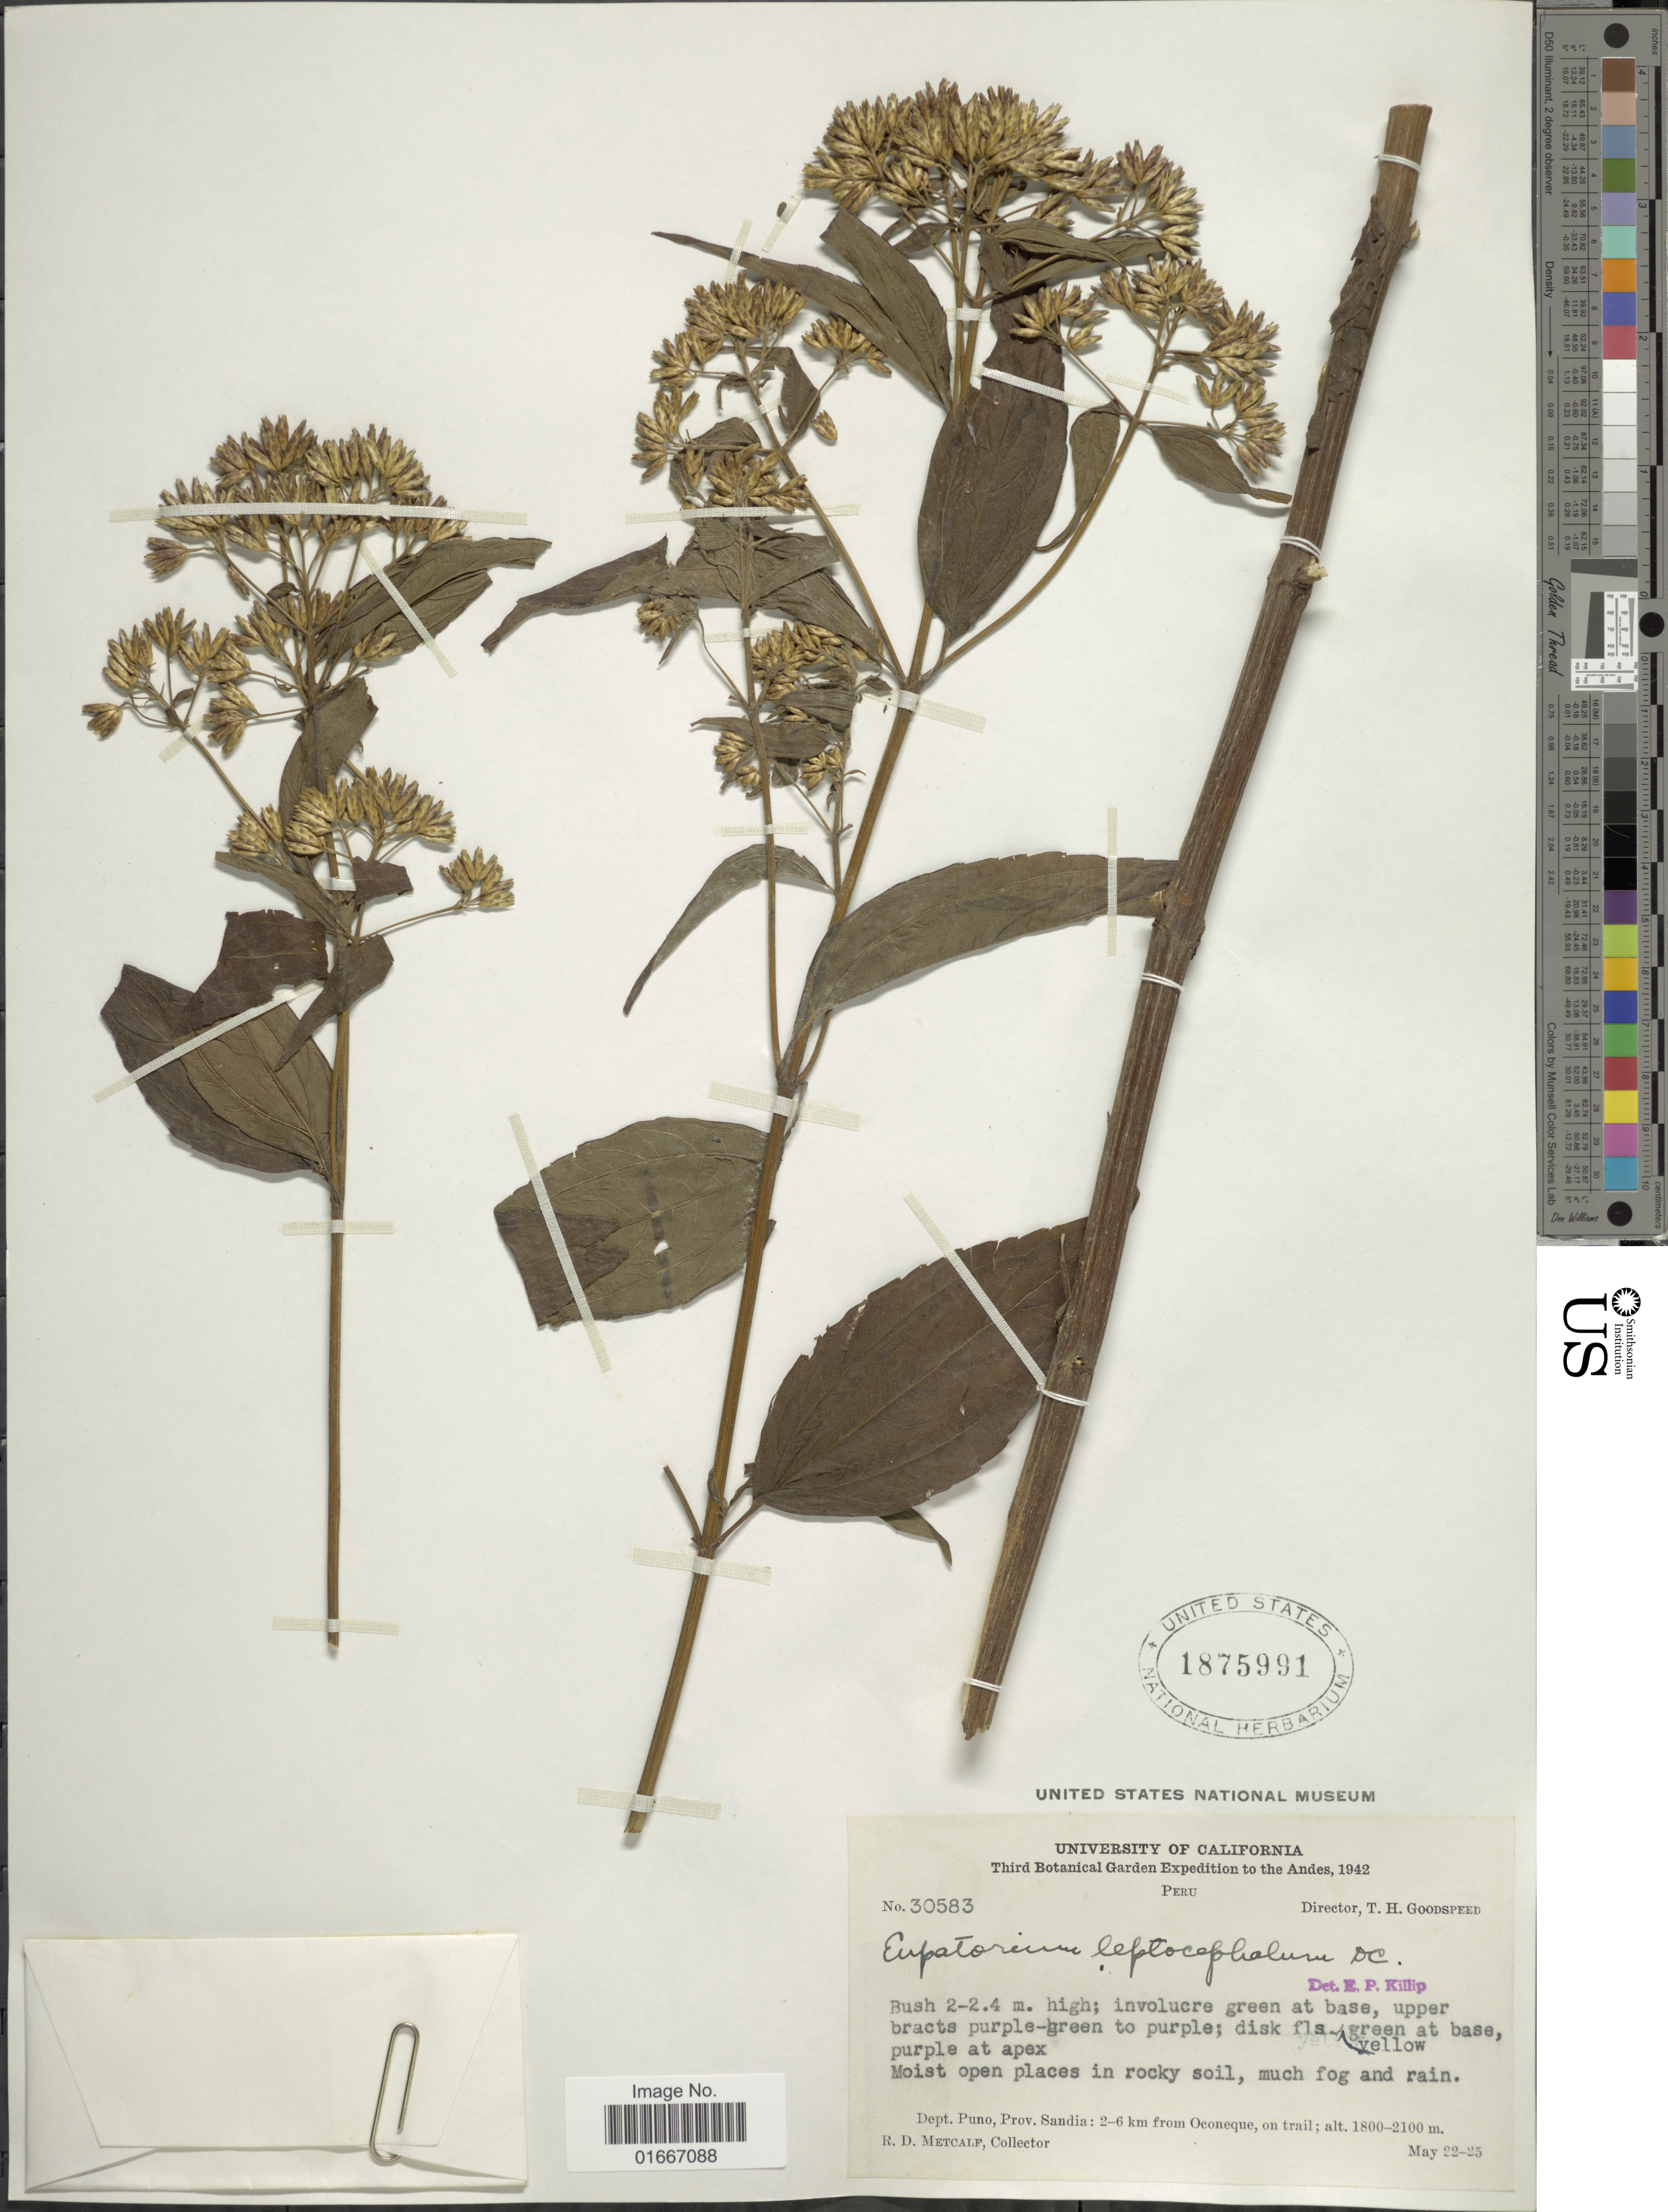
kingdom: Plantae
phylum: Tracheophyta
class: Magnoliopsida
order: Asterales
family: Asteraceae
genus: Chromolaena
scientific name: Chromolaena leptocephala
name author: (DC.) R.M. King & H. Rob.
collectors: R. D. Metcalf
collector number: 30583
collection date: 1942-05-22/1942-05-25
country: Peru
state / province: Puno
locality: Peru. Dept. Puno, Prov. Sandia: 2-6 km from Oconeque, on trail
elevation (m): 1800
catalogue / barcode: US 1875991